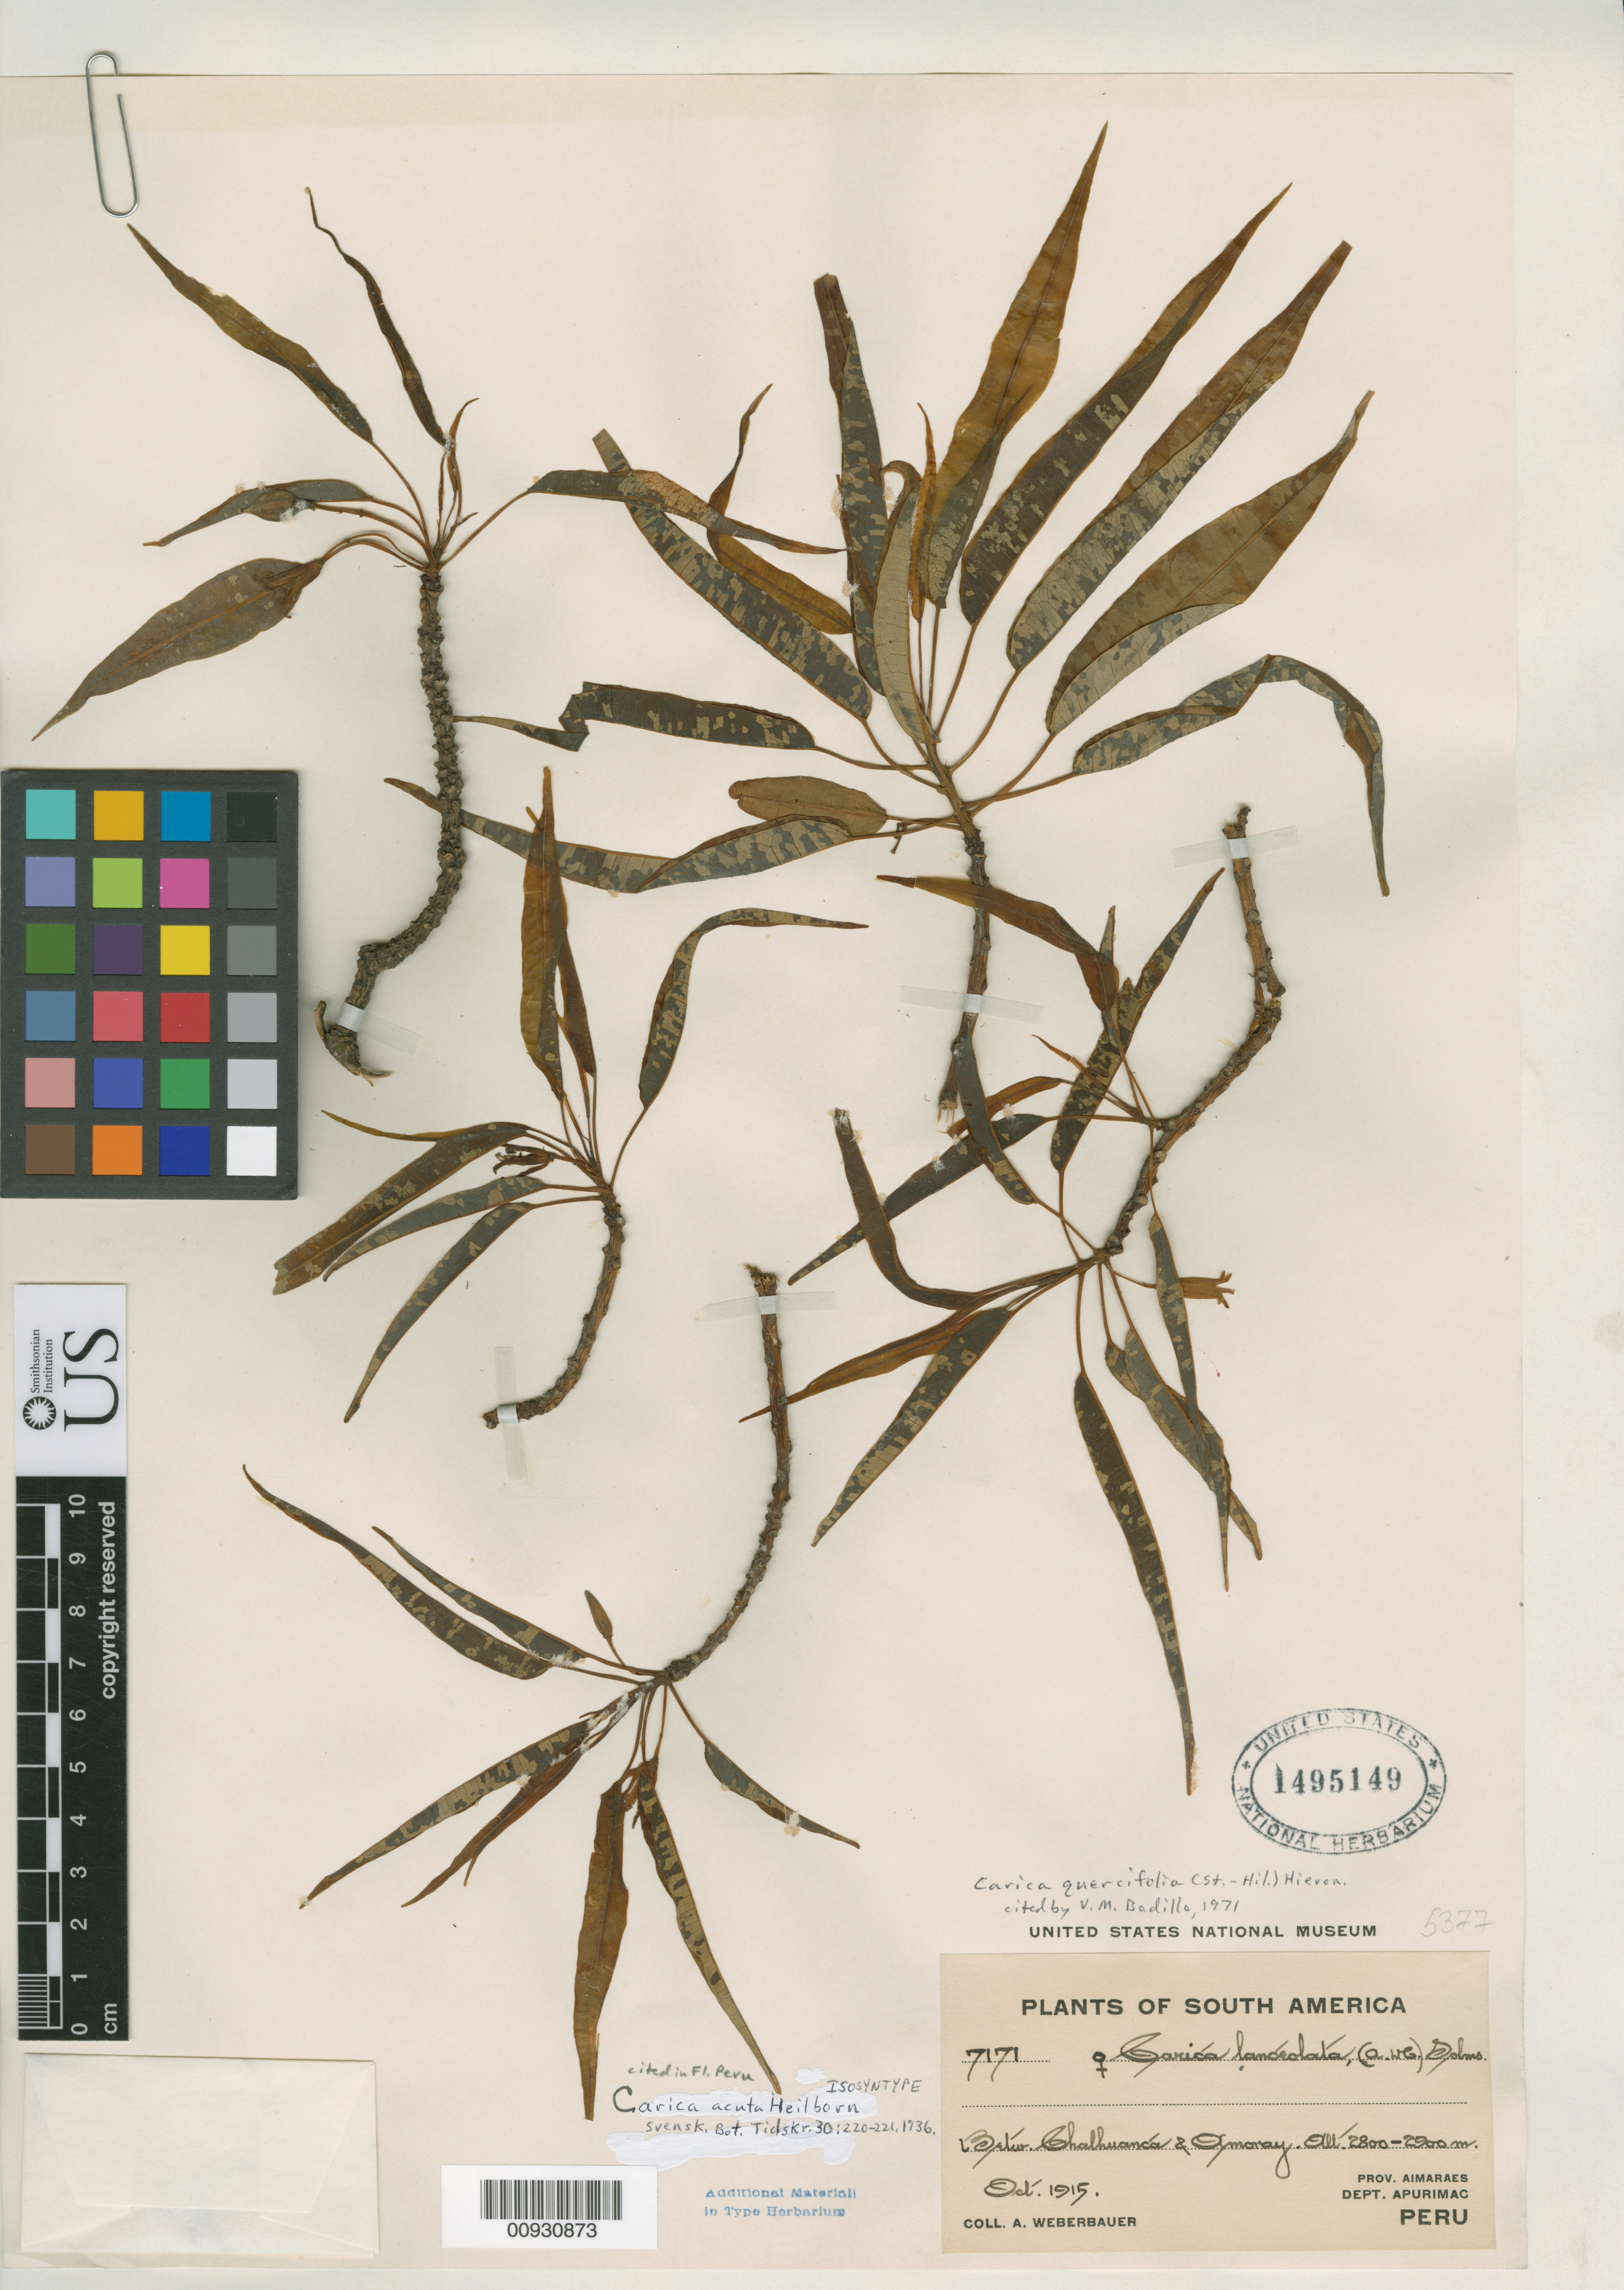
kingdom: Plantae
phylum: Tracheophyta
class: Magnoliopsida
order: Brassicales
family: Caricaceae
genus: Carica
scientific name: Carica acuta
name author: Heilborn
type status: Isosyntype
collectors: A. Weberbauer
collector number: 7171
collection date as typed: Oct 1915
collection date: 1915-10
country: Peru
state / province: Apurímac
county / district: Aymaraes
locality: Between Chalhuanca and Amoray..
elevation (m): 2800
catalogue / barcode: US 1495149